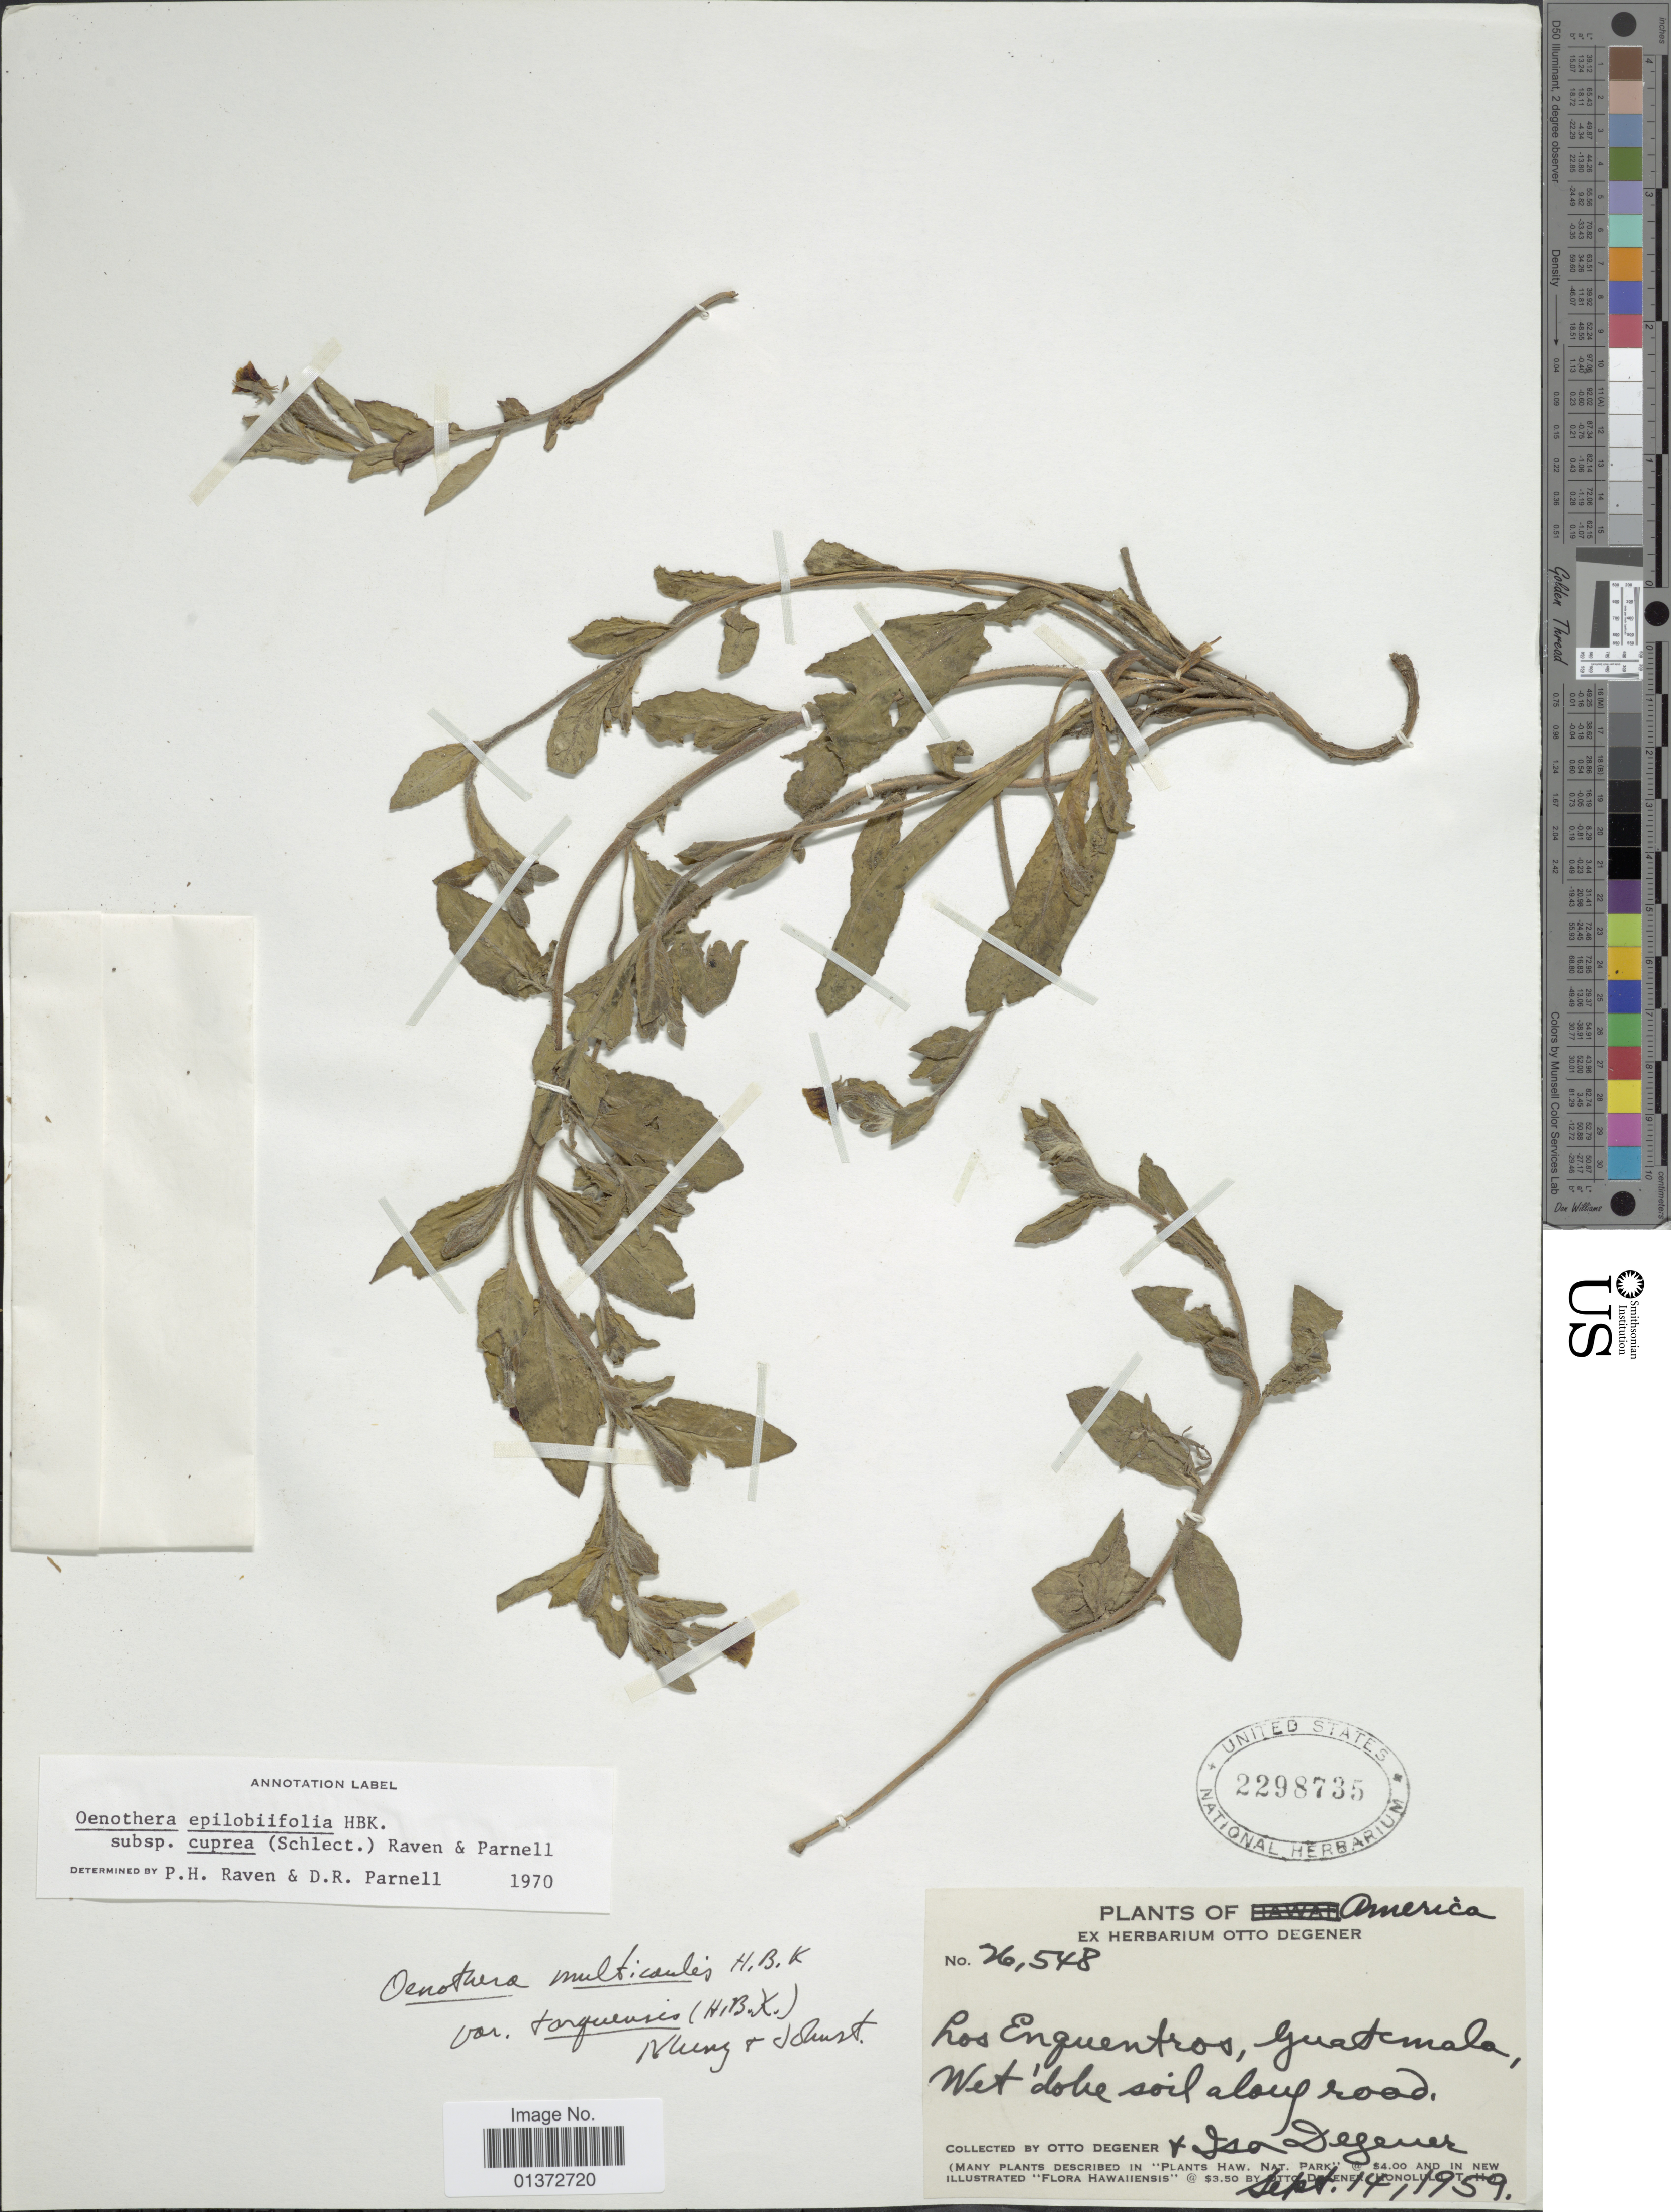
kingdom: Plantae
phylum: Tracheophyta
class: Magnoliopsida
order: Myrtales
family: Onagraceae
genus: Oenothera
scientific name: Oenothera epilobiifolia subsp. cuprea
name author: (Schltdl.) P.H. Raven & D.R. Parn.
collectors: O. Degener & I. Degener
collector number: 26548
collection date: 1959-09-14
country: Guatemala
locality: America, Los Enquentros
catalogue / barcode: US 2298735